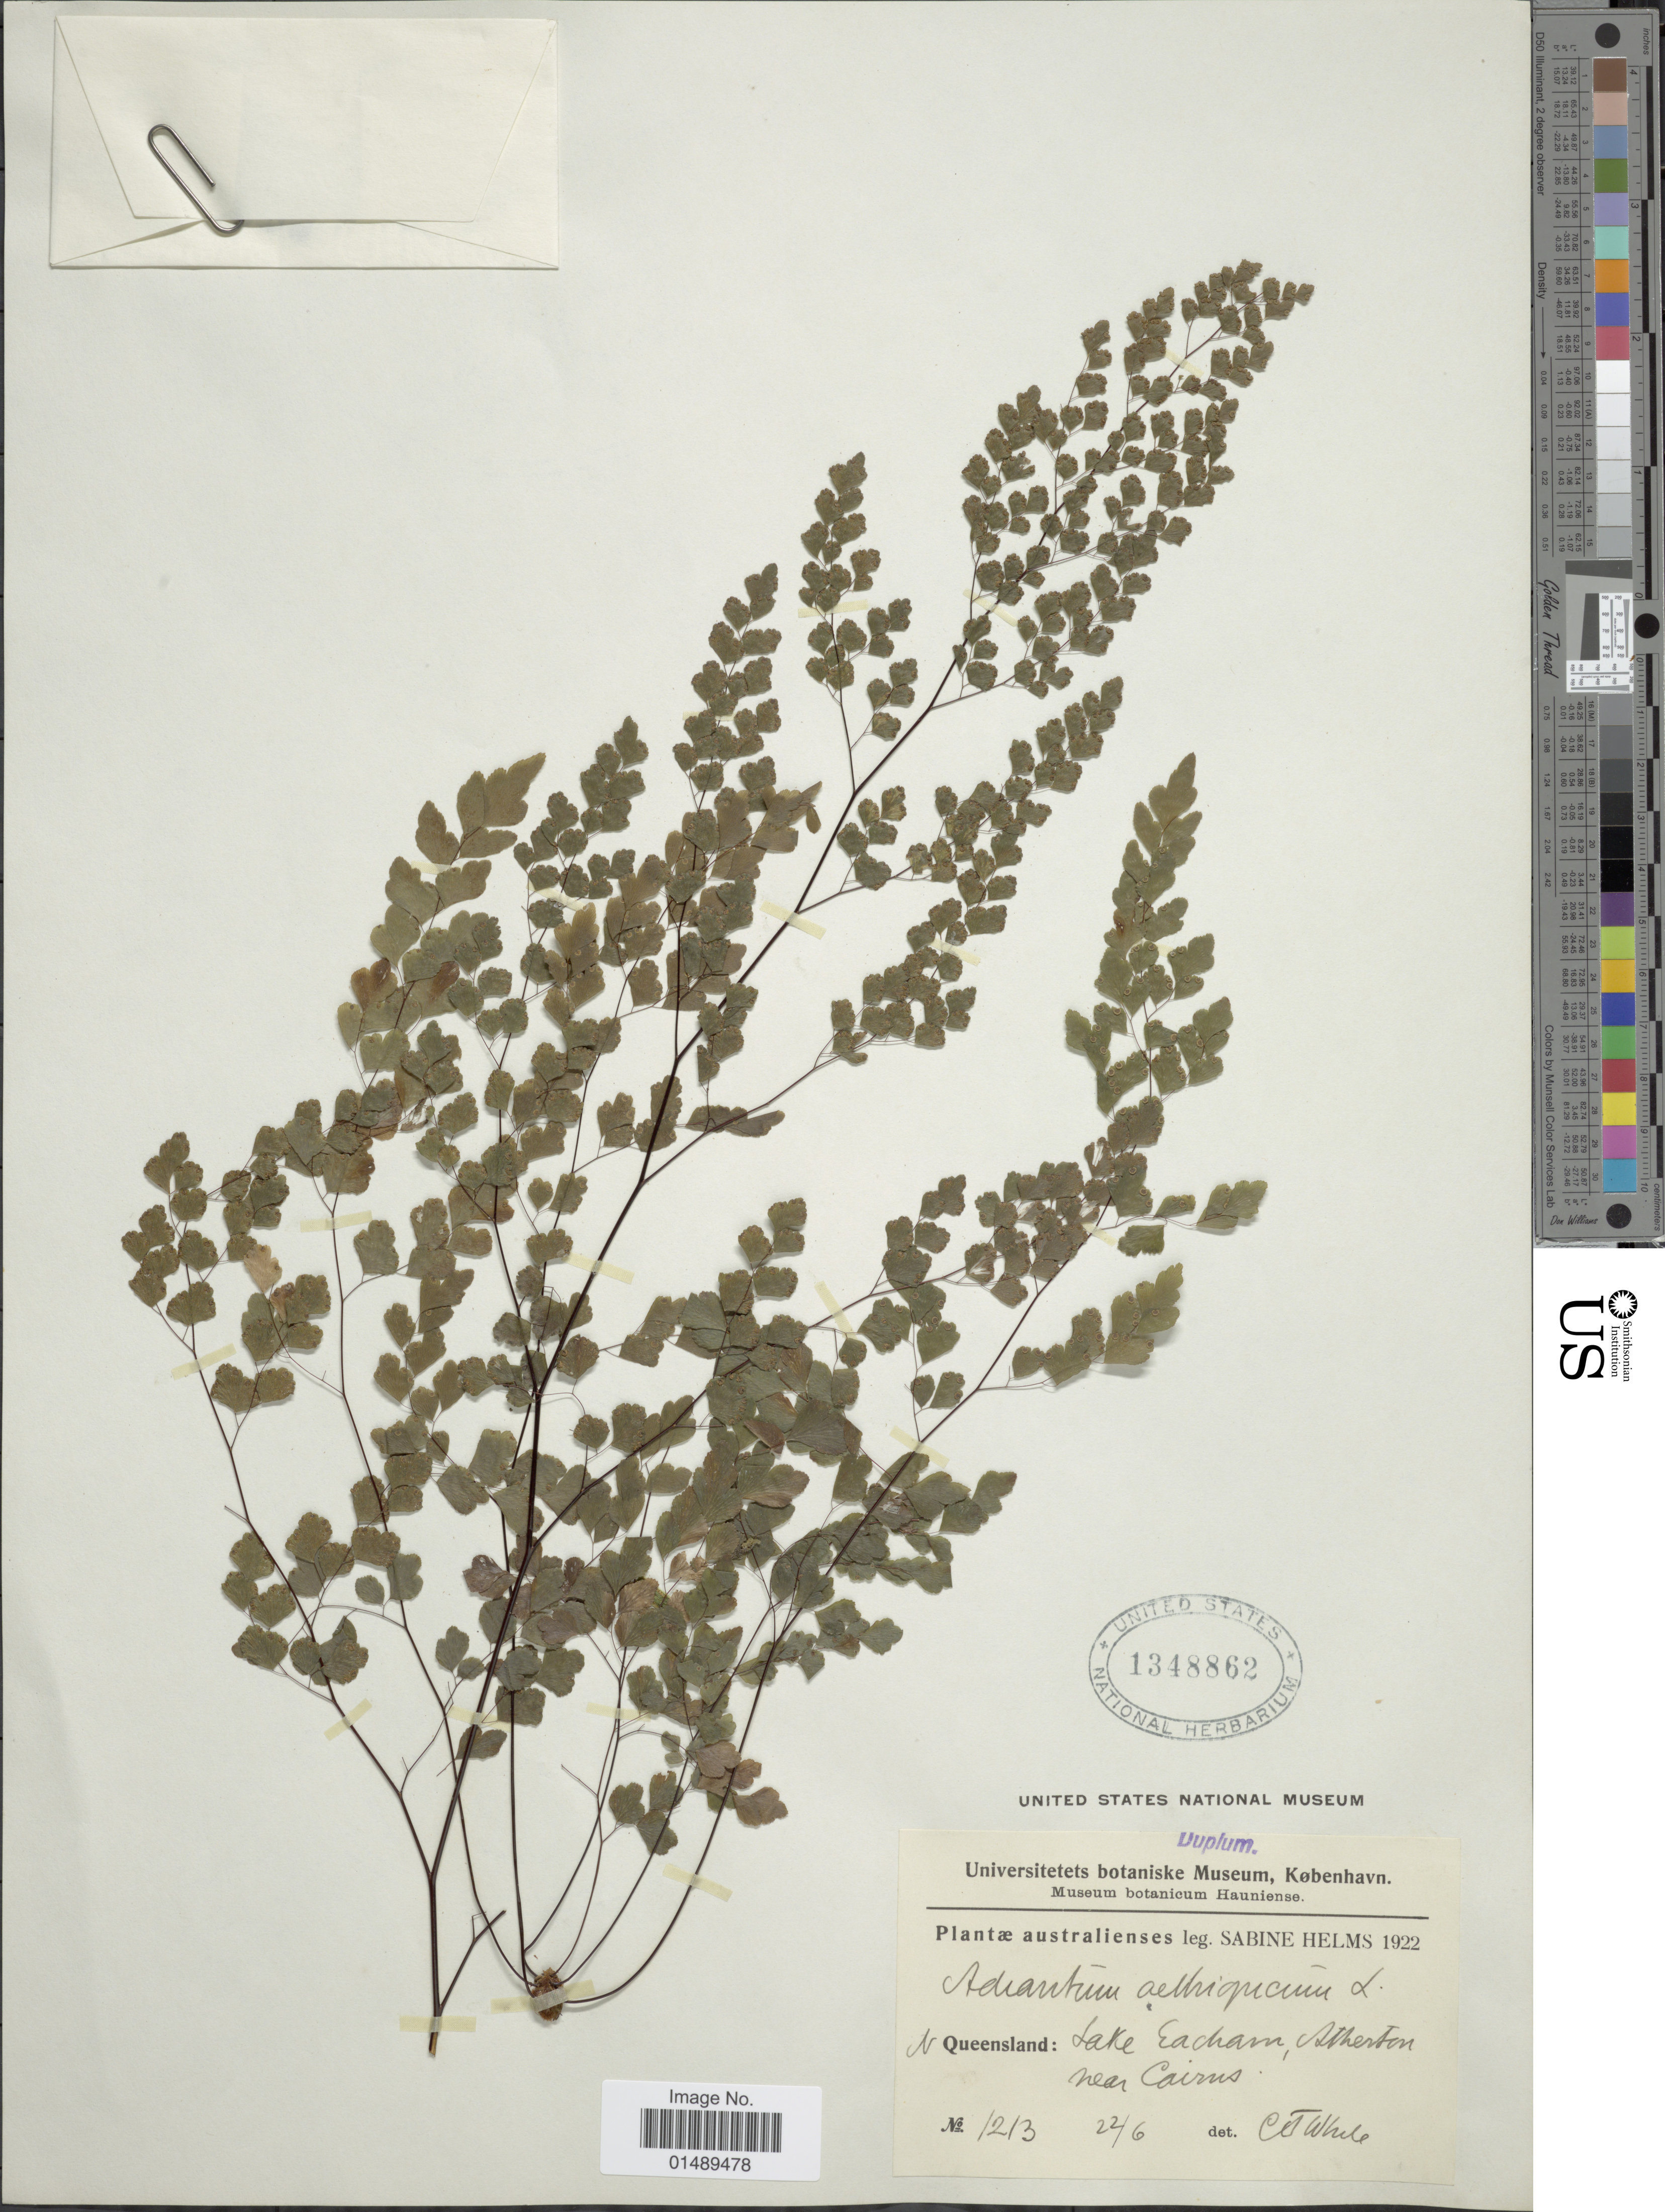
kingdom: Plantae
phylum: Tracheophyta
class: Polypodiopsida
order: Polypodiales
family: Pteridaceae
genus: Adiantum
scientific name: Adiantum aethiopicum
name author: L.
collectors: S. Helms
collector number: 1213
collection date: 1992-06-22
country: Australia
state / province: Queensland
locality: N Queensland: Lake Eacham, Atherton near Cairns.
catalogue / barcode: US 1348862